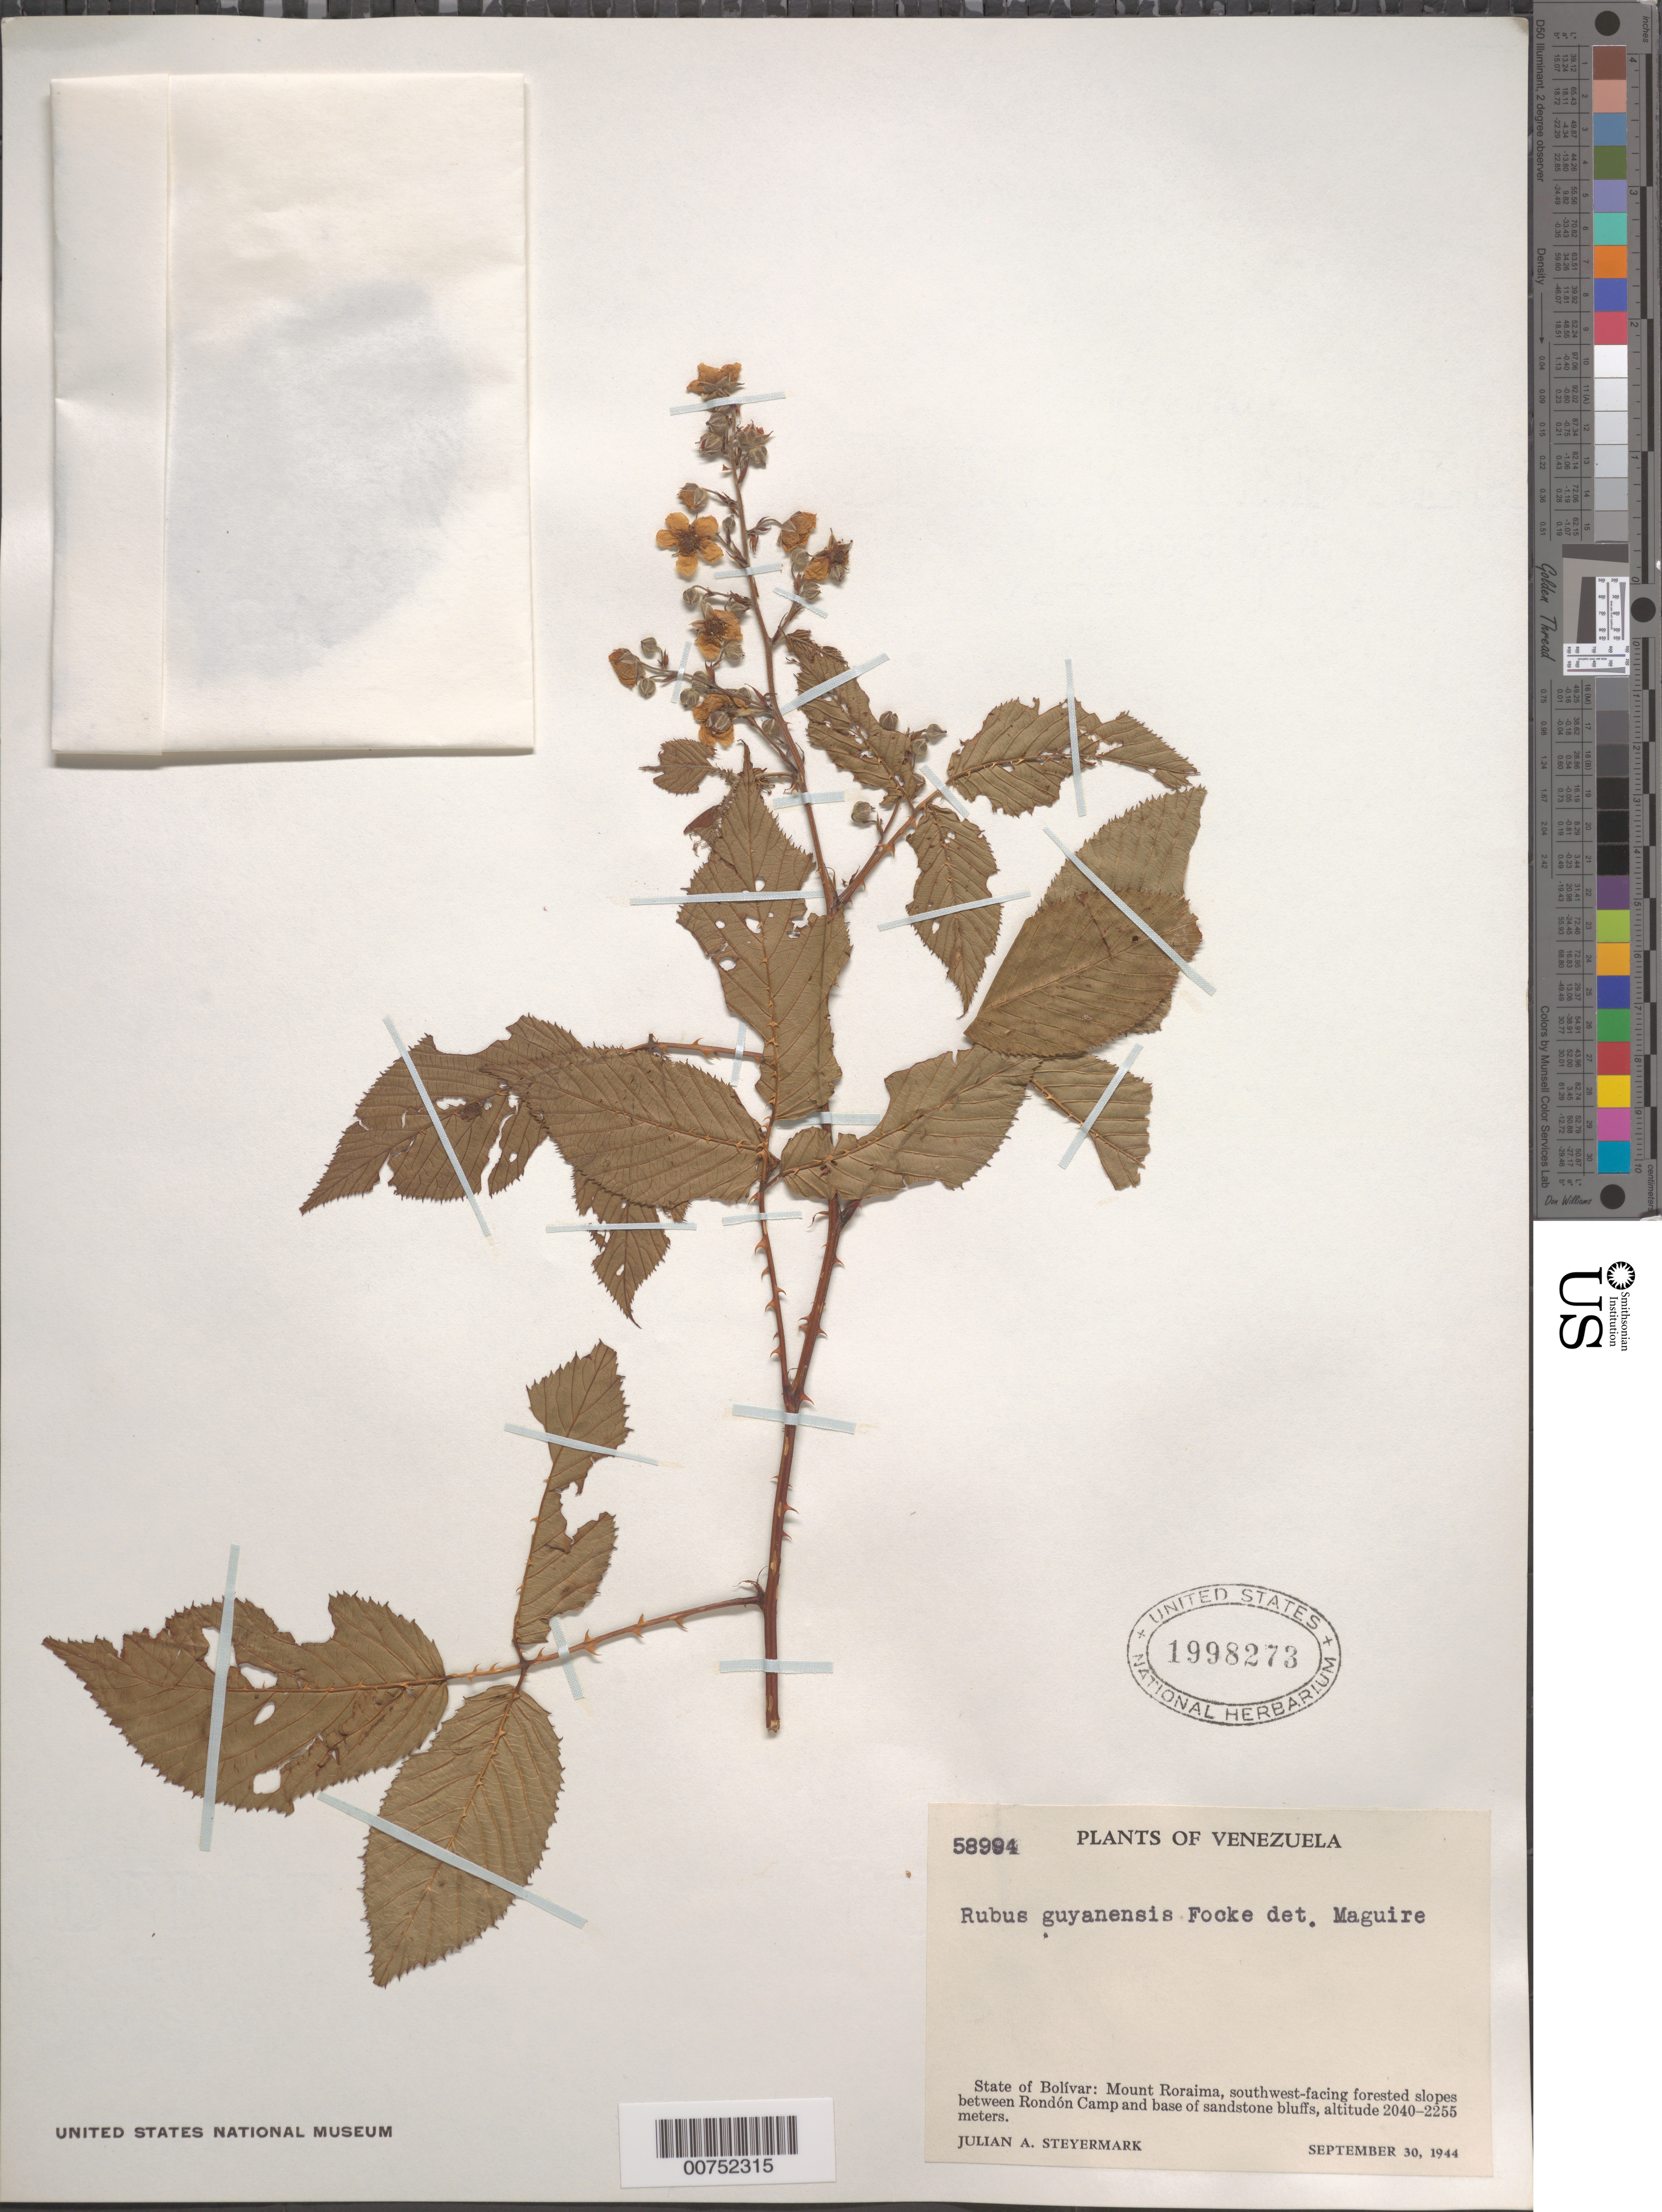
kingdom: Plantae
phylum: Tracheophyta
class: Magnoliopsida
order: Rosales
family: Rosaceae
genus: Rubus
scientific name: Rubus guyanensis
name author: Focke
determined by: Maguire, Bassett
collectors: J. Steyermark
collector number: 58994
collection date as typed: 30-Sep-44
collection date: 1944-09-30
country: Venezuela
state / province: Bolívar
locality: Mt. Roraima, Rondón Camp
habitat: SW-facing forested slopes between camp and base of sandstone bluffs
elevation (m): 2040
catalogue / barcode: US 1998273